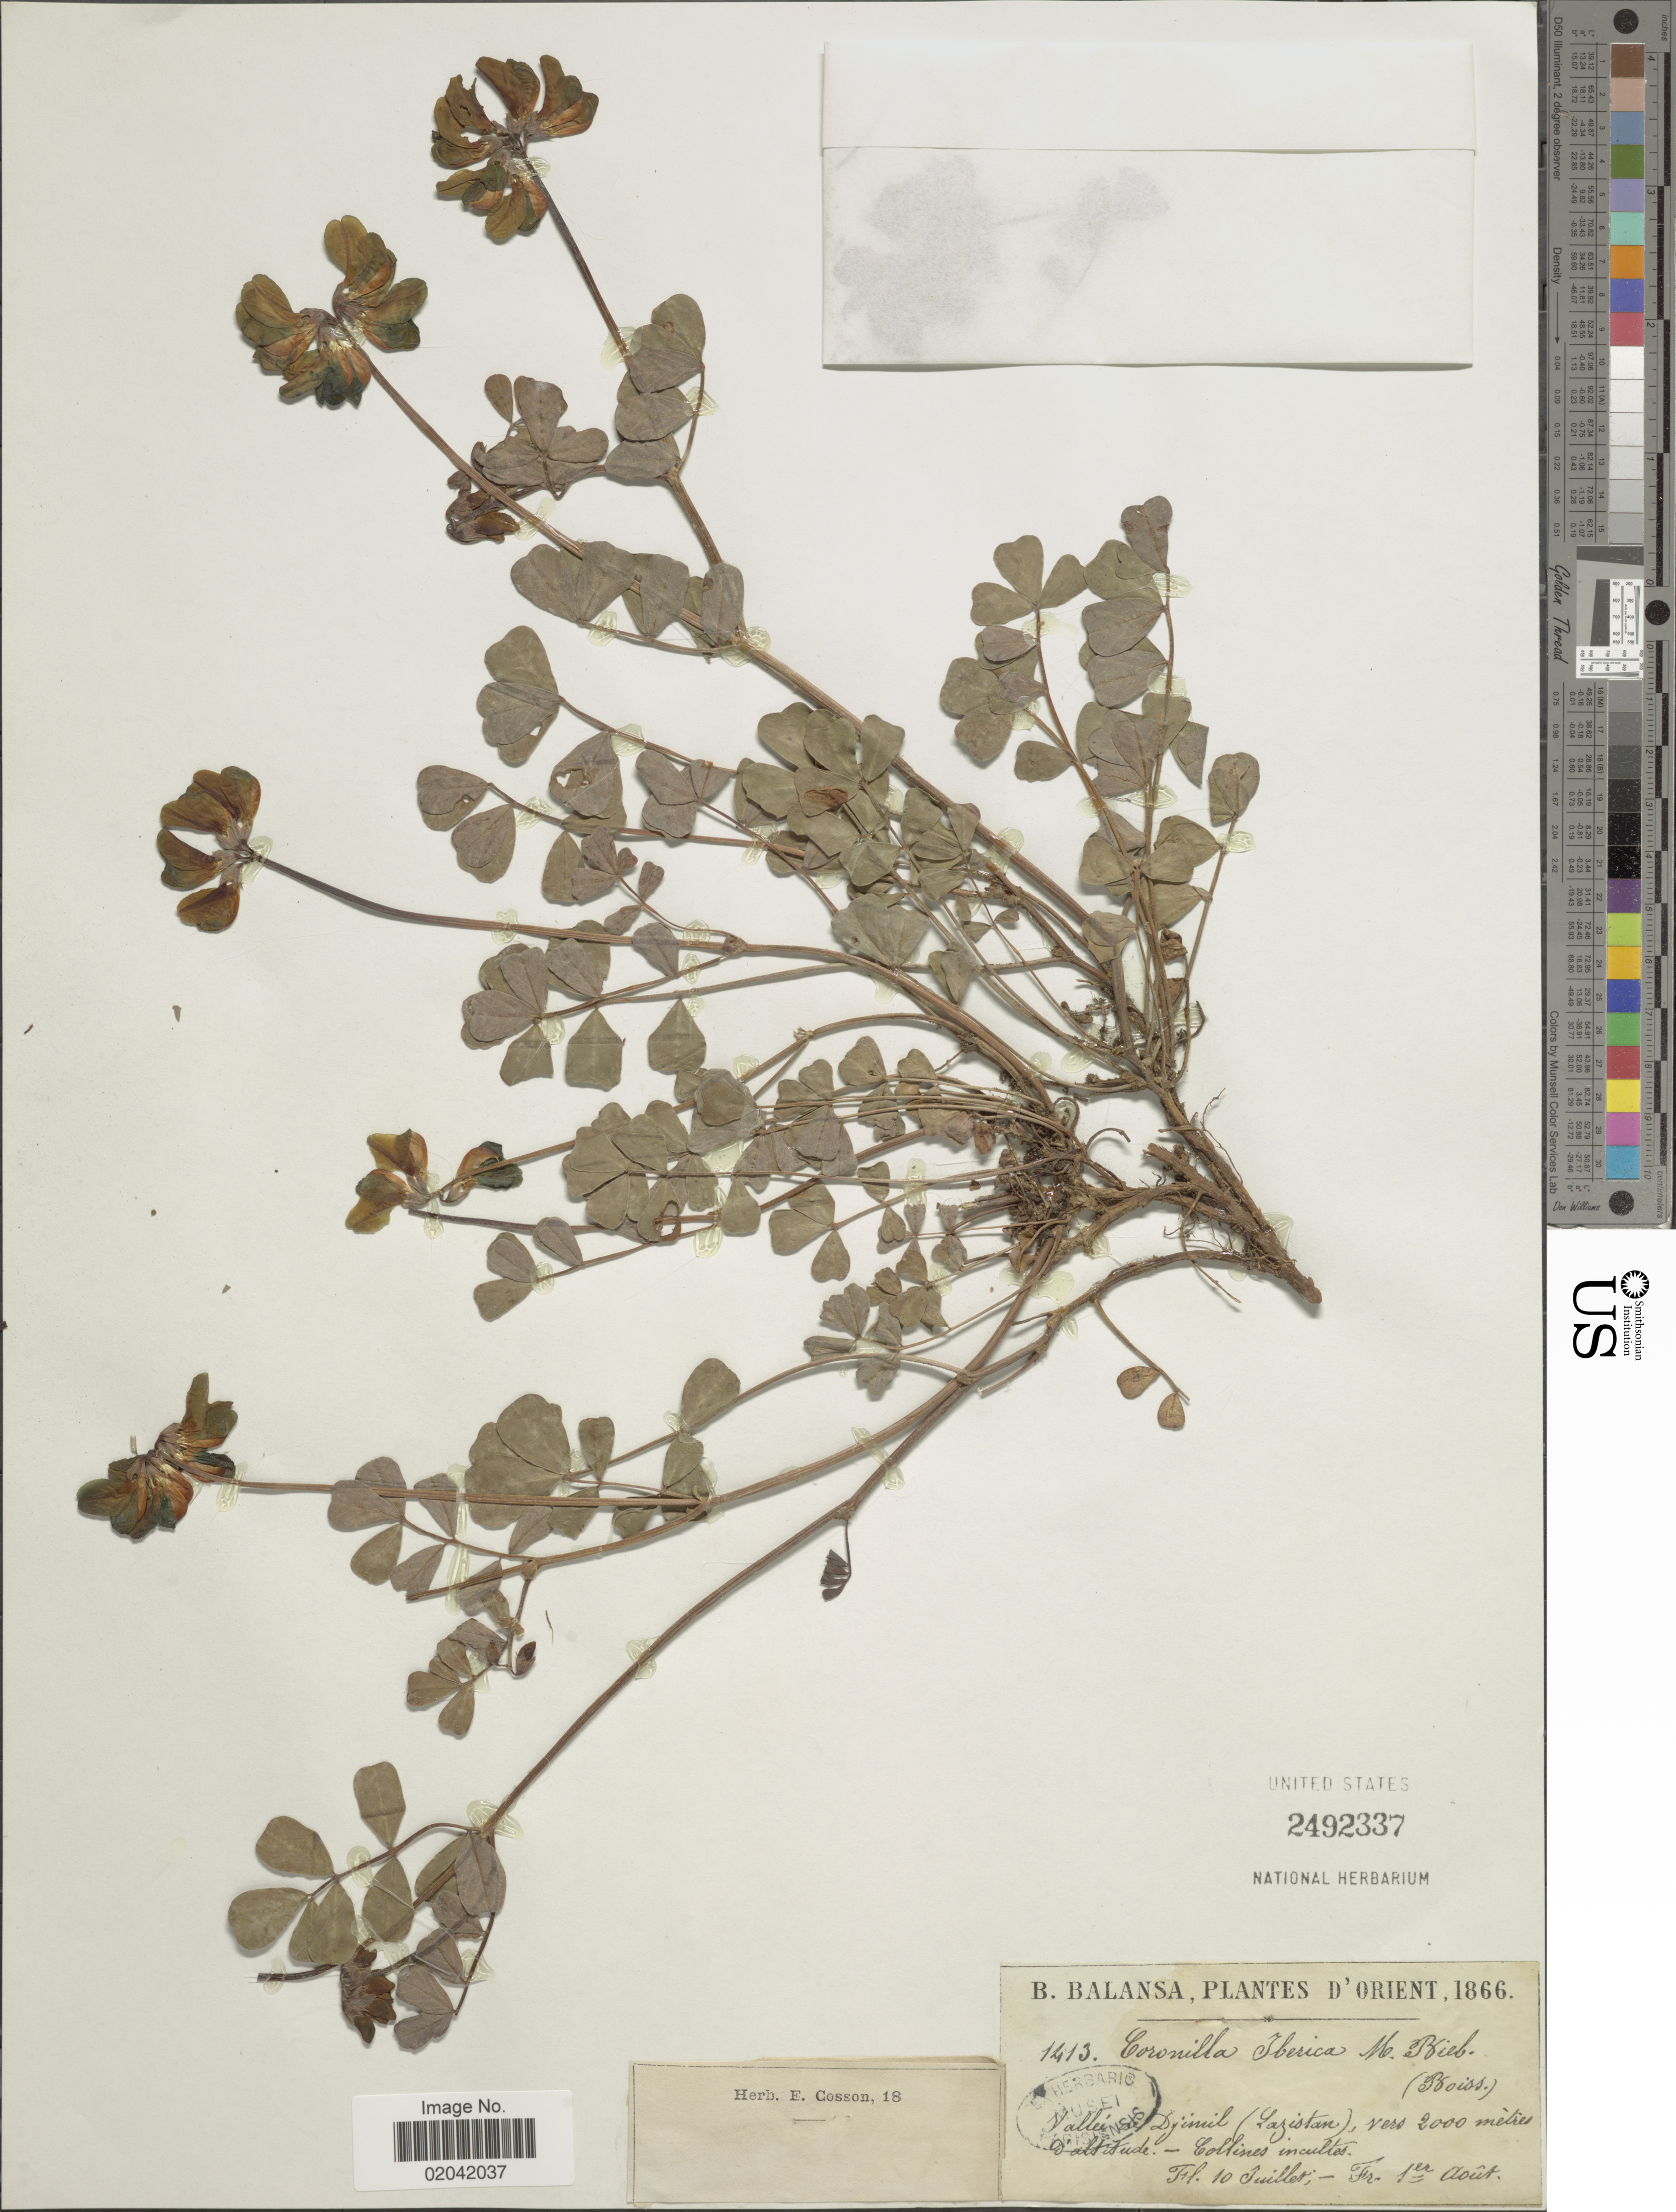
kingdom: Plantae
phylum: Tracheophyta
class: Magnoliopsida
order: Fabales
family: Fabaceae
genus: Coronilla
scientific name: Coronilla orientalis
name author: Mill.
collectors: B. Balansa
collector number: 1413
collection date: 1866-07-10/1866-08-01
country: Turkey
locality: D'Orient, Vallée Djünil (Lazistan)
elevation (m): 2000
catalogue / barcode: US 2492337